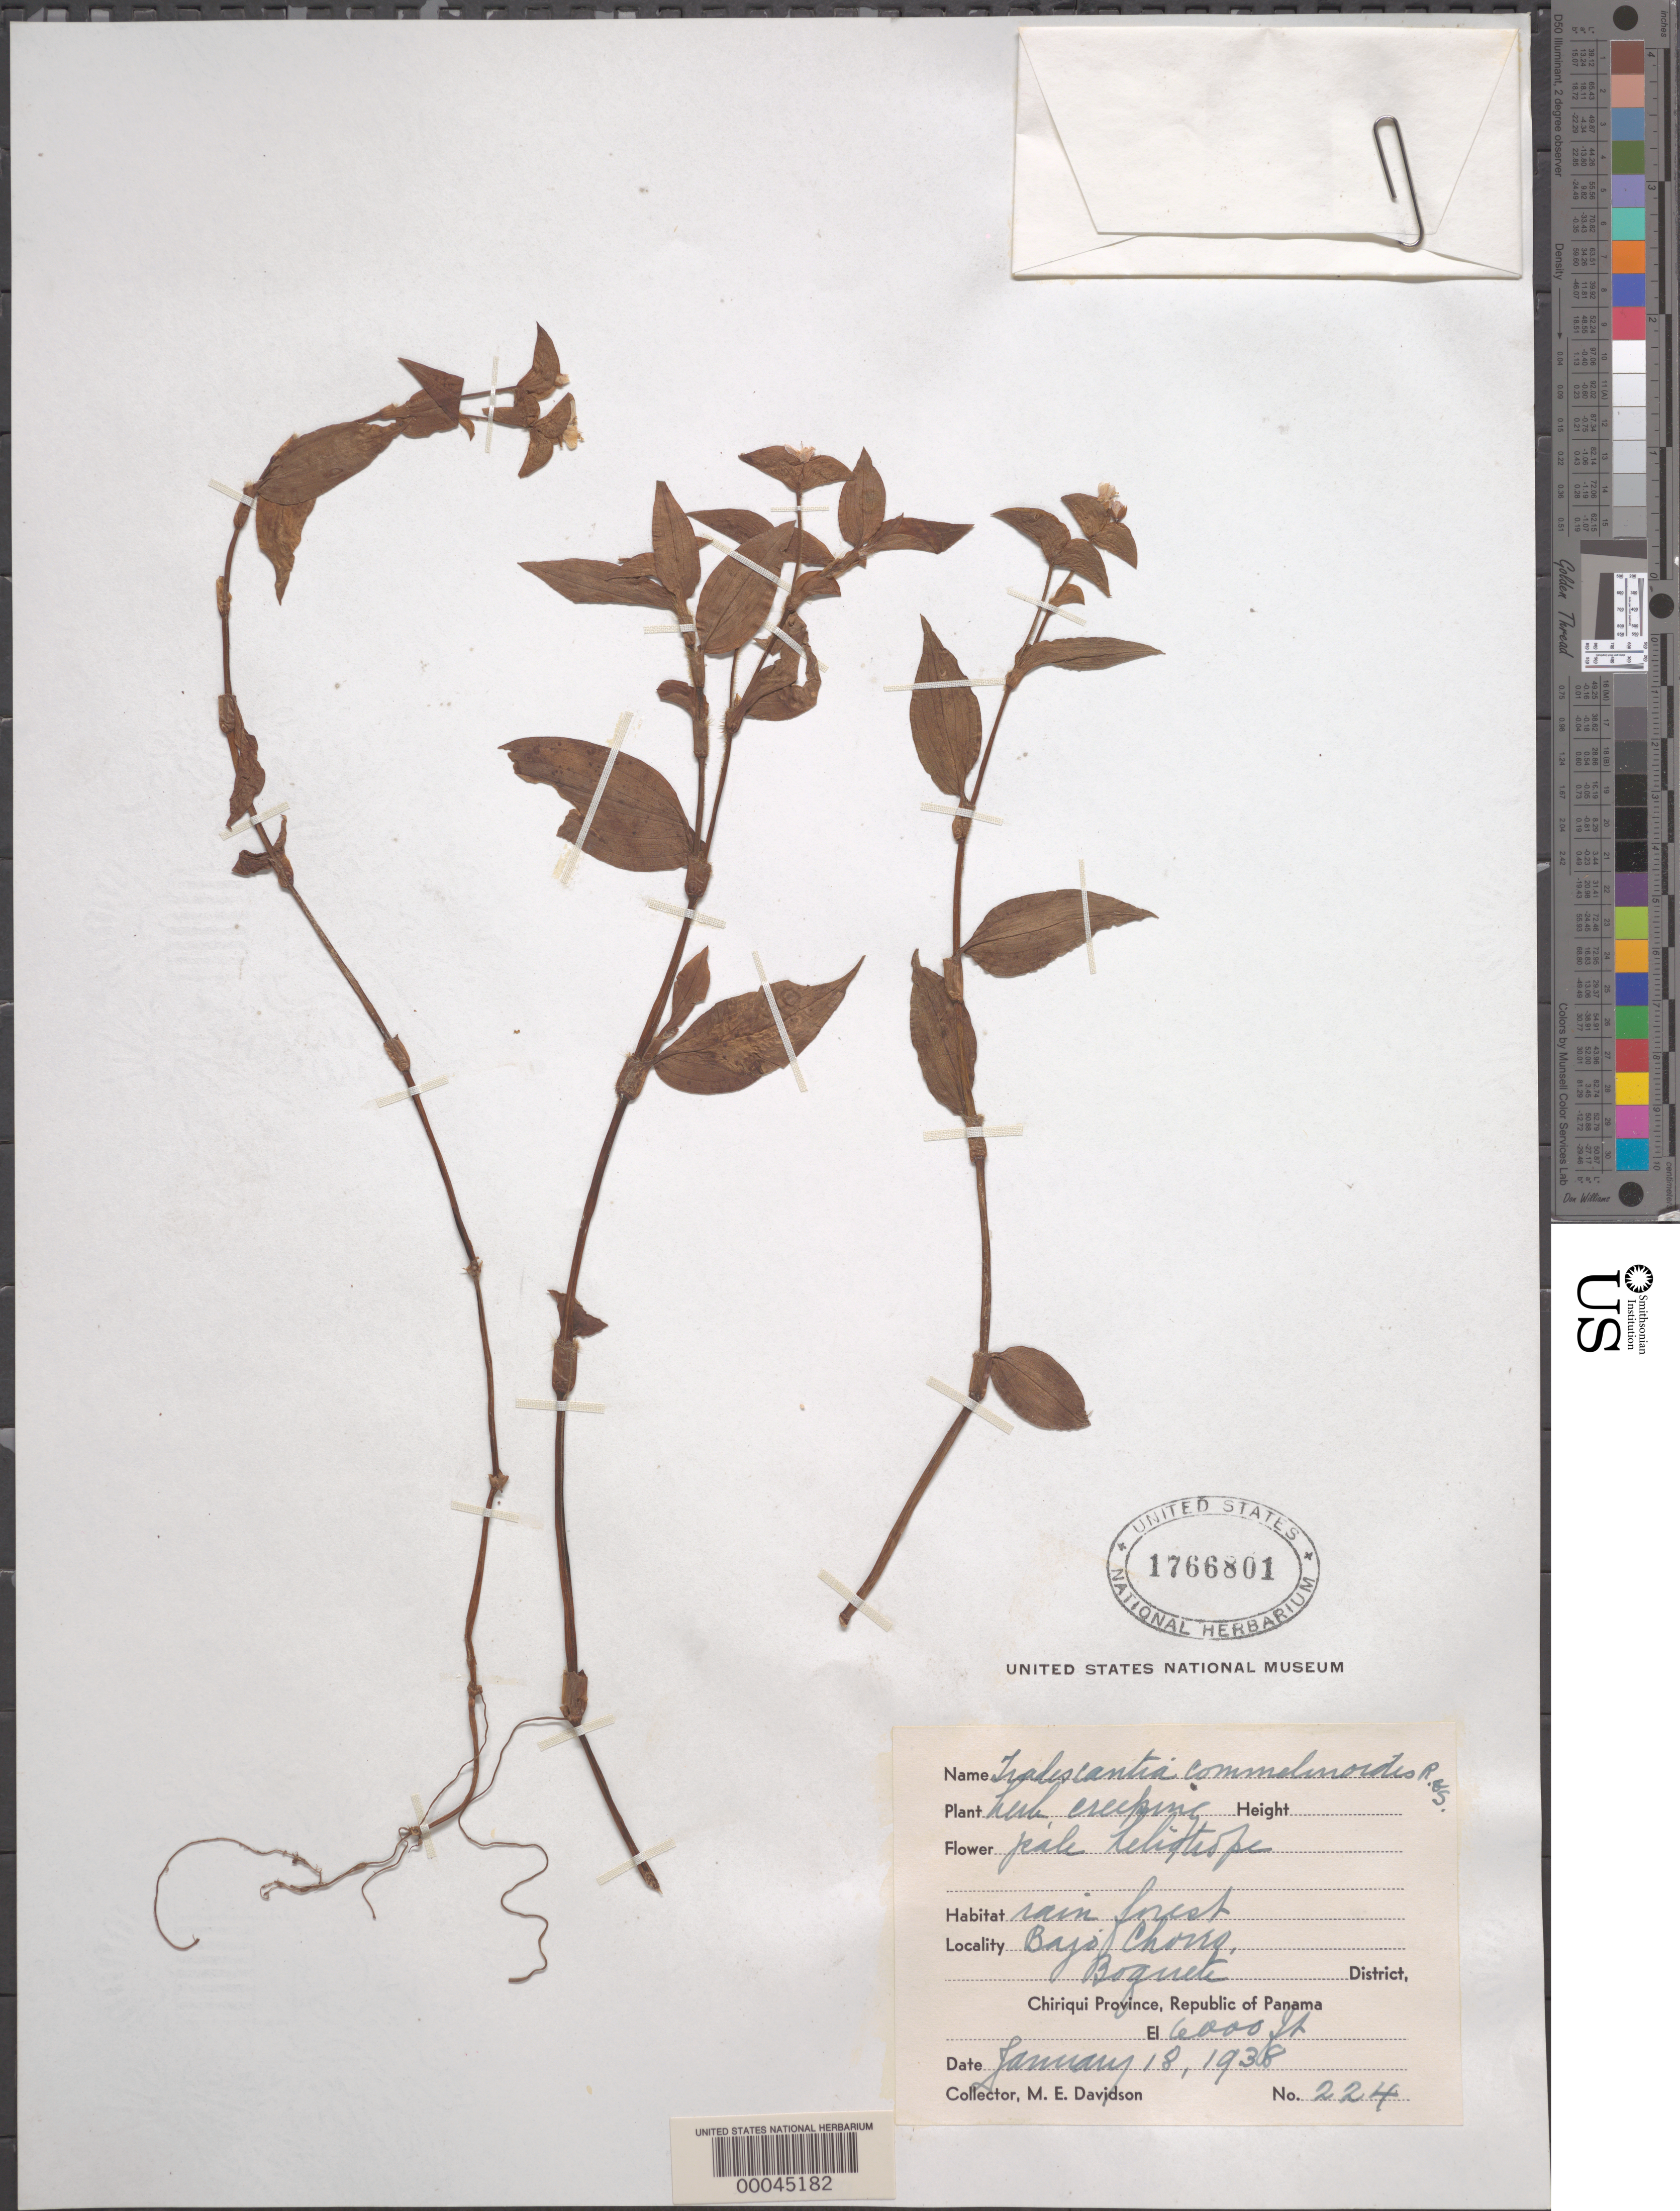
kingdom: Plantae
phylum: Tracheophyta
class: Liliopsida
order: Commelinales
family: Commelinaceae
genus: Tradescantia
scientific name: Tradescantia poelliae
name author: D.R. Hunt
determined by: Strong, Mark T., (BOT), Smithsonian Institution - National Museum of Natural History (UNITED STATES)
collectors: M. Davidson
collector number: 224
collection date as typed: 18 Jan 1938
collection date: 1938-01-18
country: Panama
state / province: Chiriquí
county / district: Boquete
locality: Bajo Chorro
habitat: Rain forest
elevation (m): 1830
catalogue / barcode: US 1766801